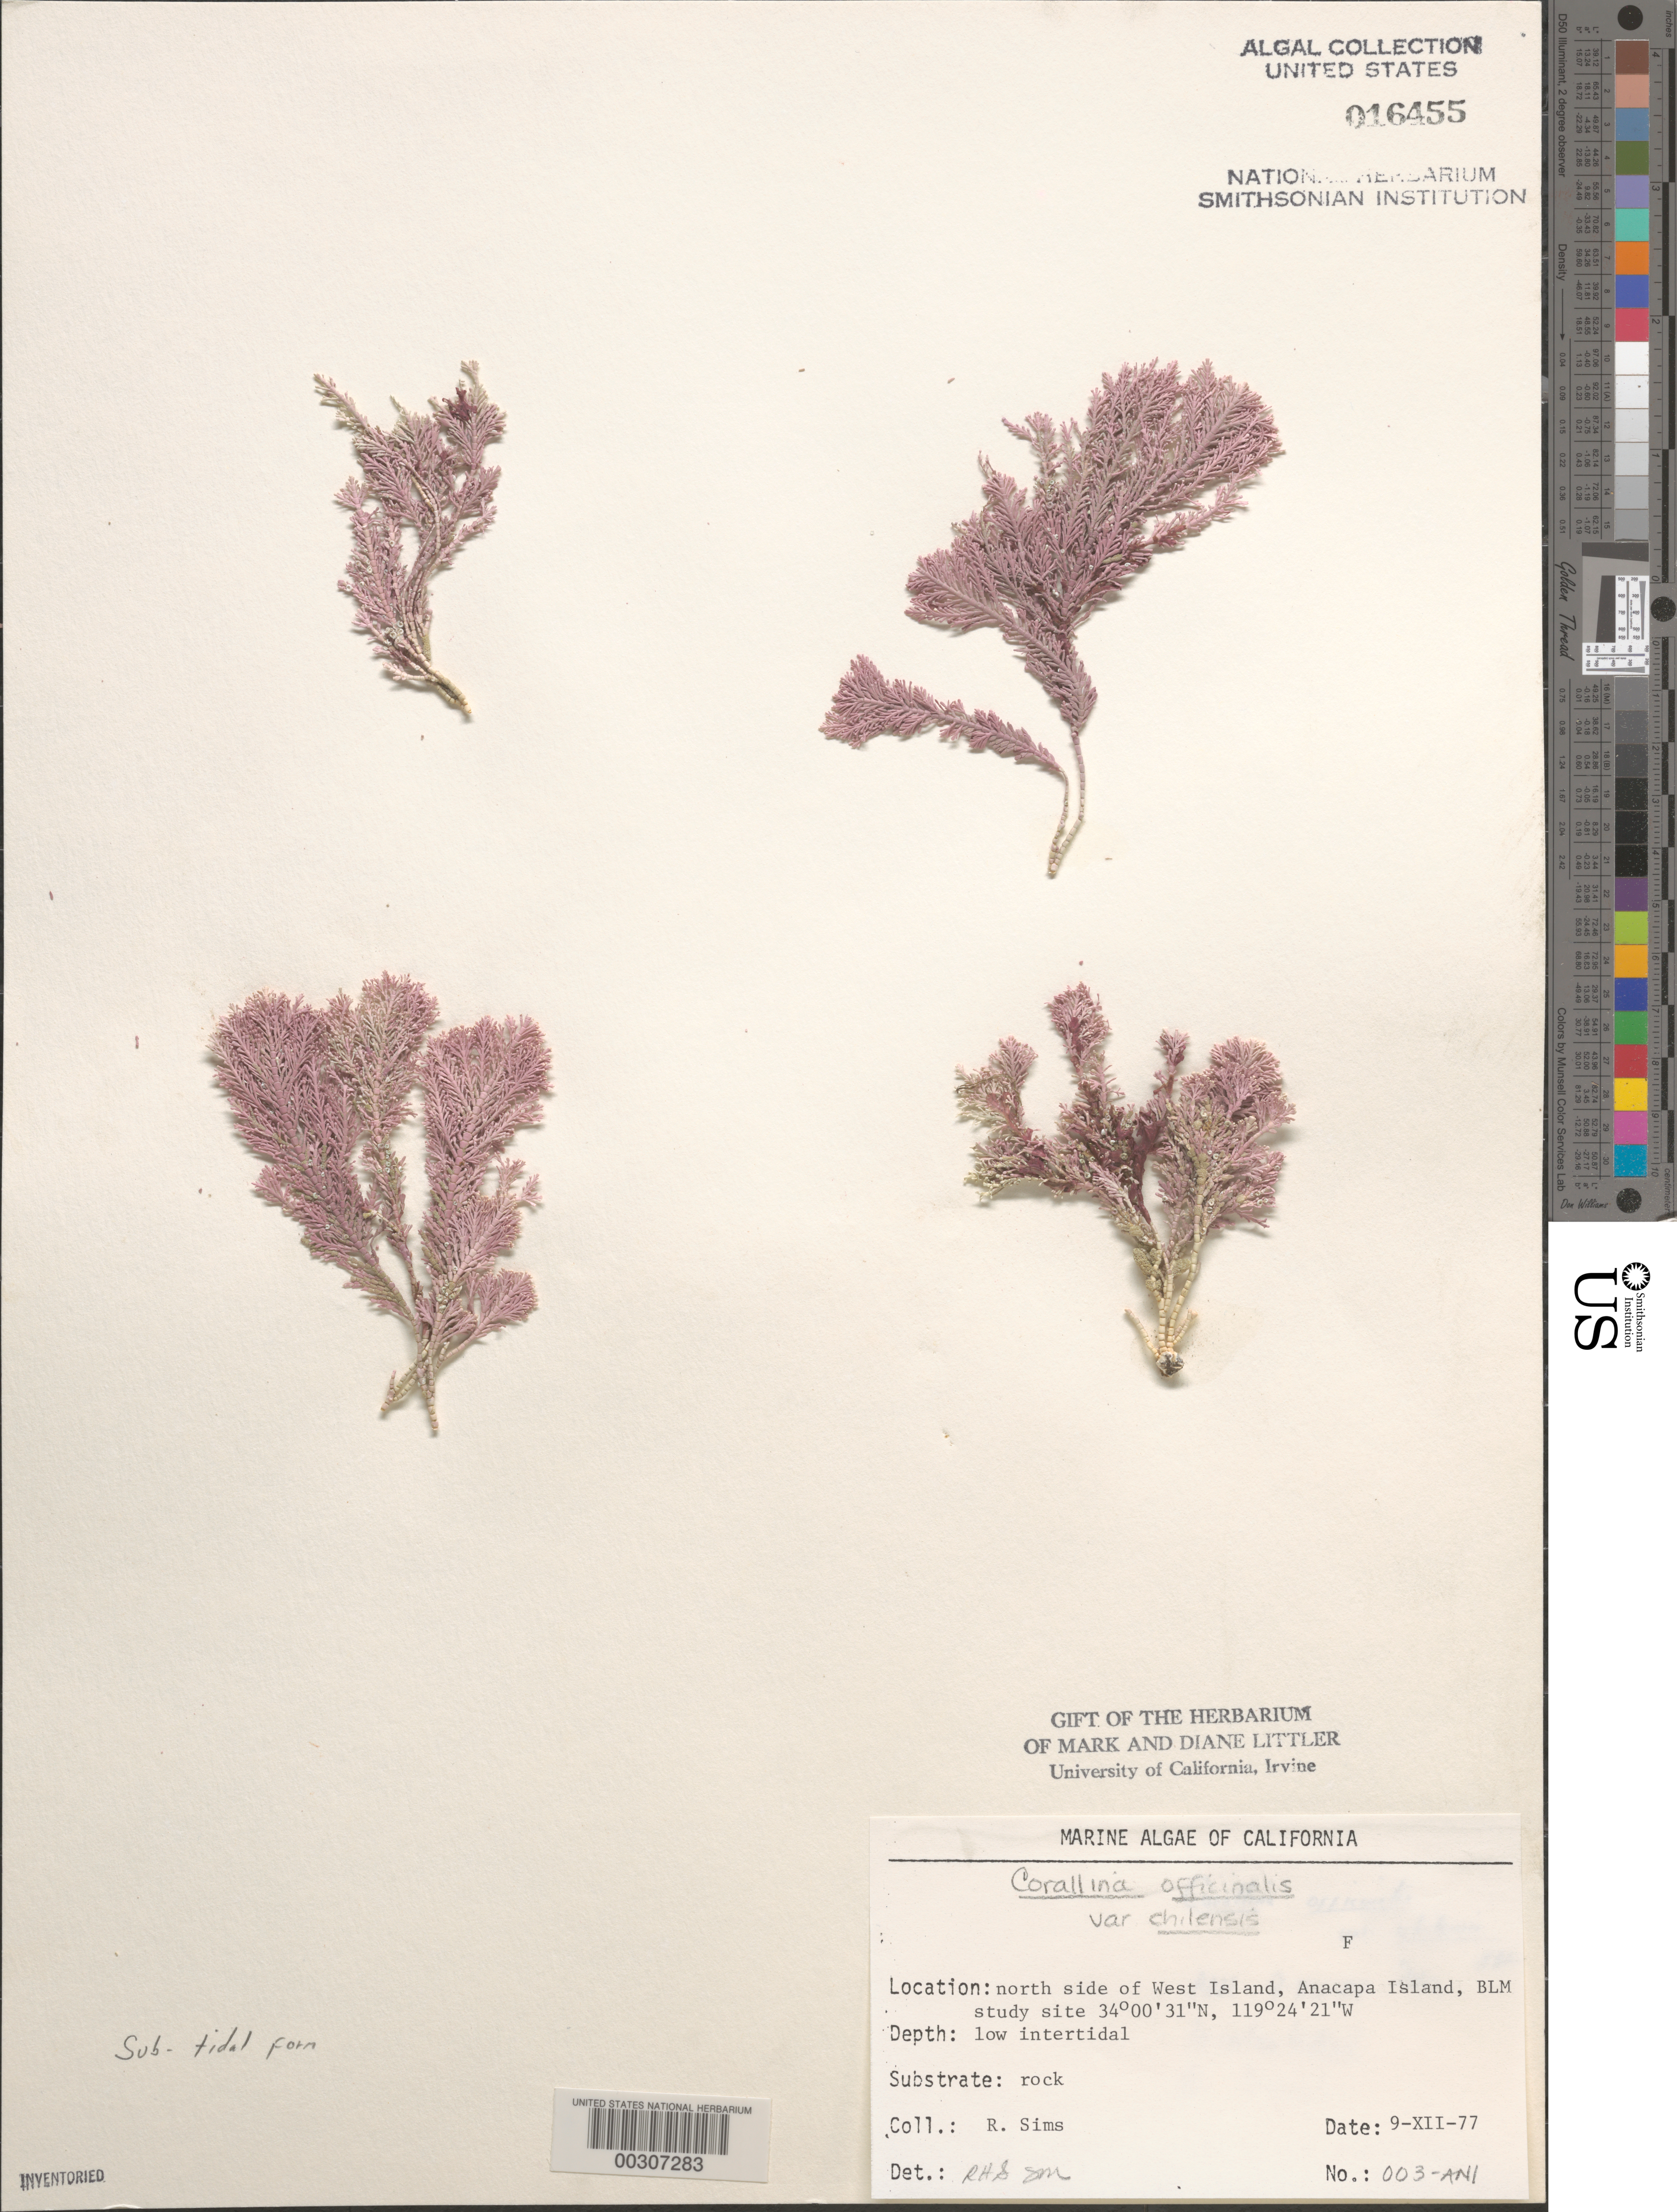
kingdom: Plantae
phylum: Rhodophyta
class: Florideophyceae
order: Corallinales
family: Corallinaceae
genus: Corallina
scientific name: Corallina officinalis var. chilensis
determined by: Sims, Robert H.; Murray, S. N.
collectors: R. H. Sims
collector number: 003-ANI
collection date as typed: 09 Dec 1977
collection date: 1977-12-09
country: United States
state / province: California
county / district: Ventura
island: Anacapa Island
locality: North side of west island, northwest end of Frenchy's Cove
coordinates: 34 00'31"N, 119 24'21"W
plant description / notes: BLM-SOCALBIGHT Rocky Intertidal Survey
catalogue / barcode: US 16455